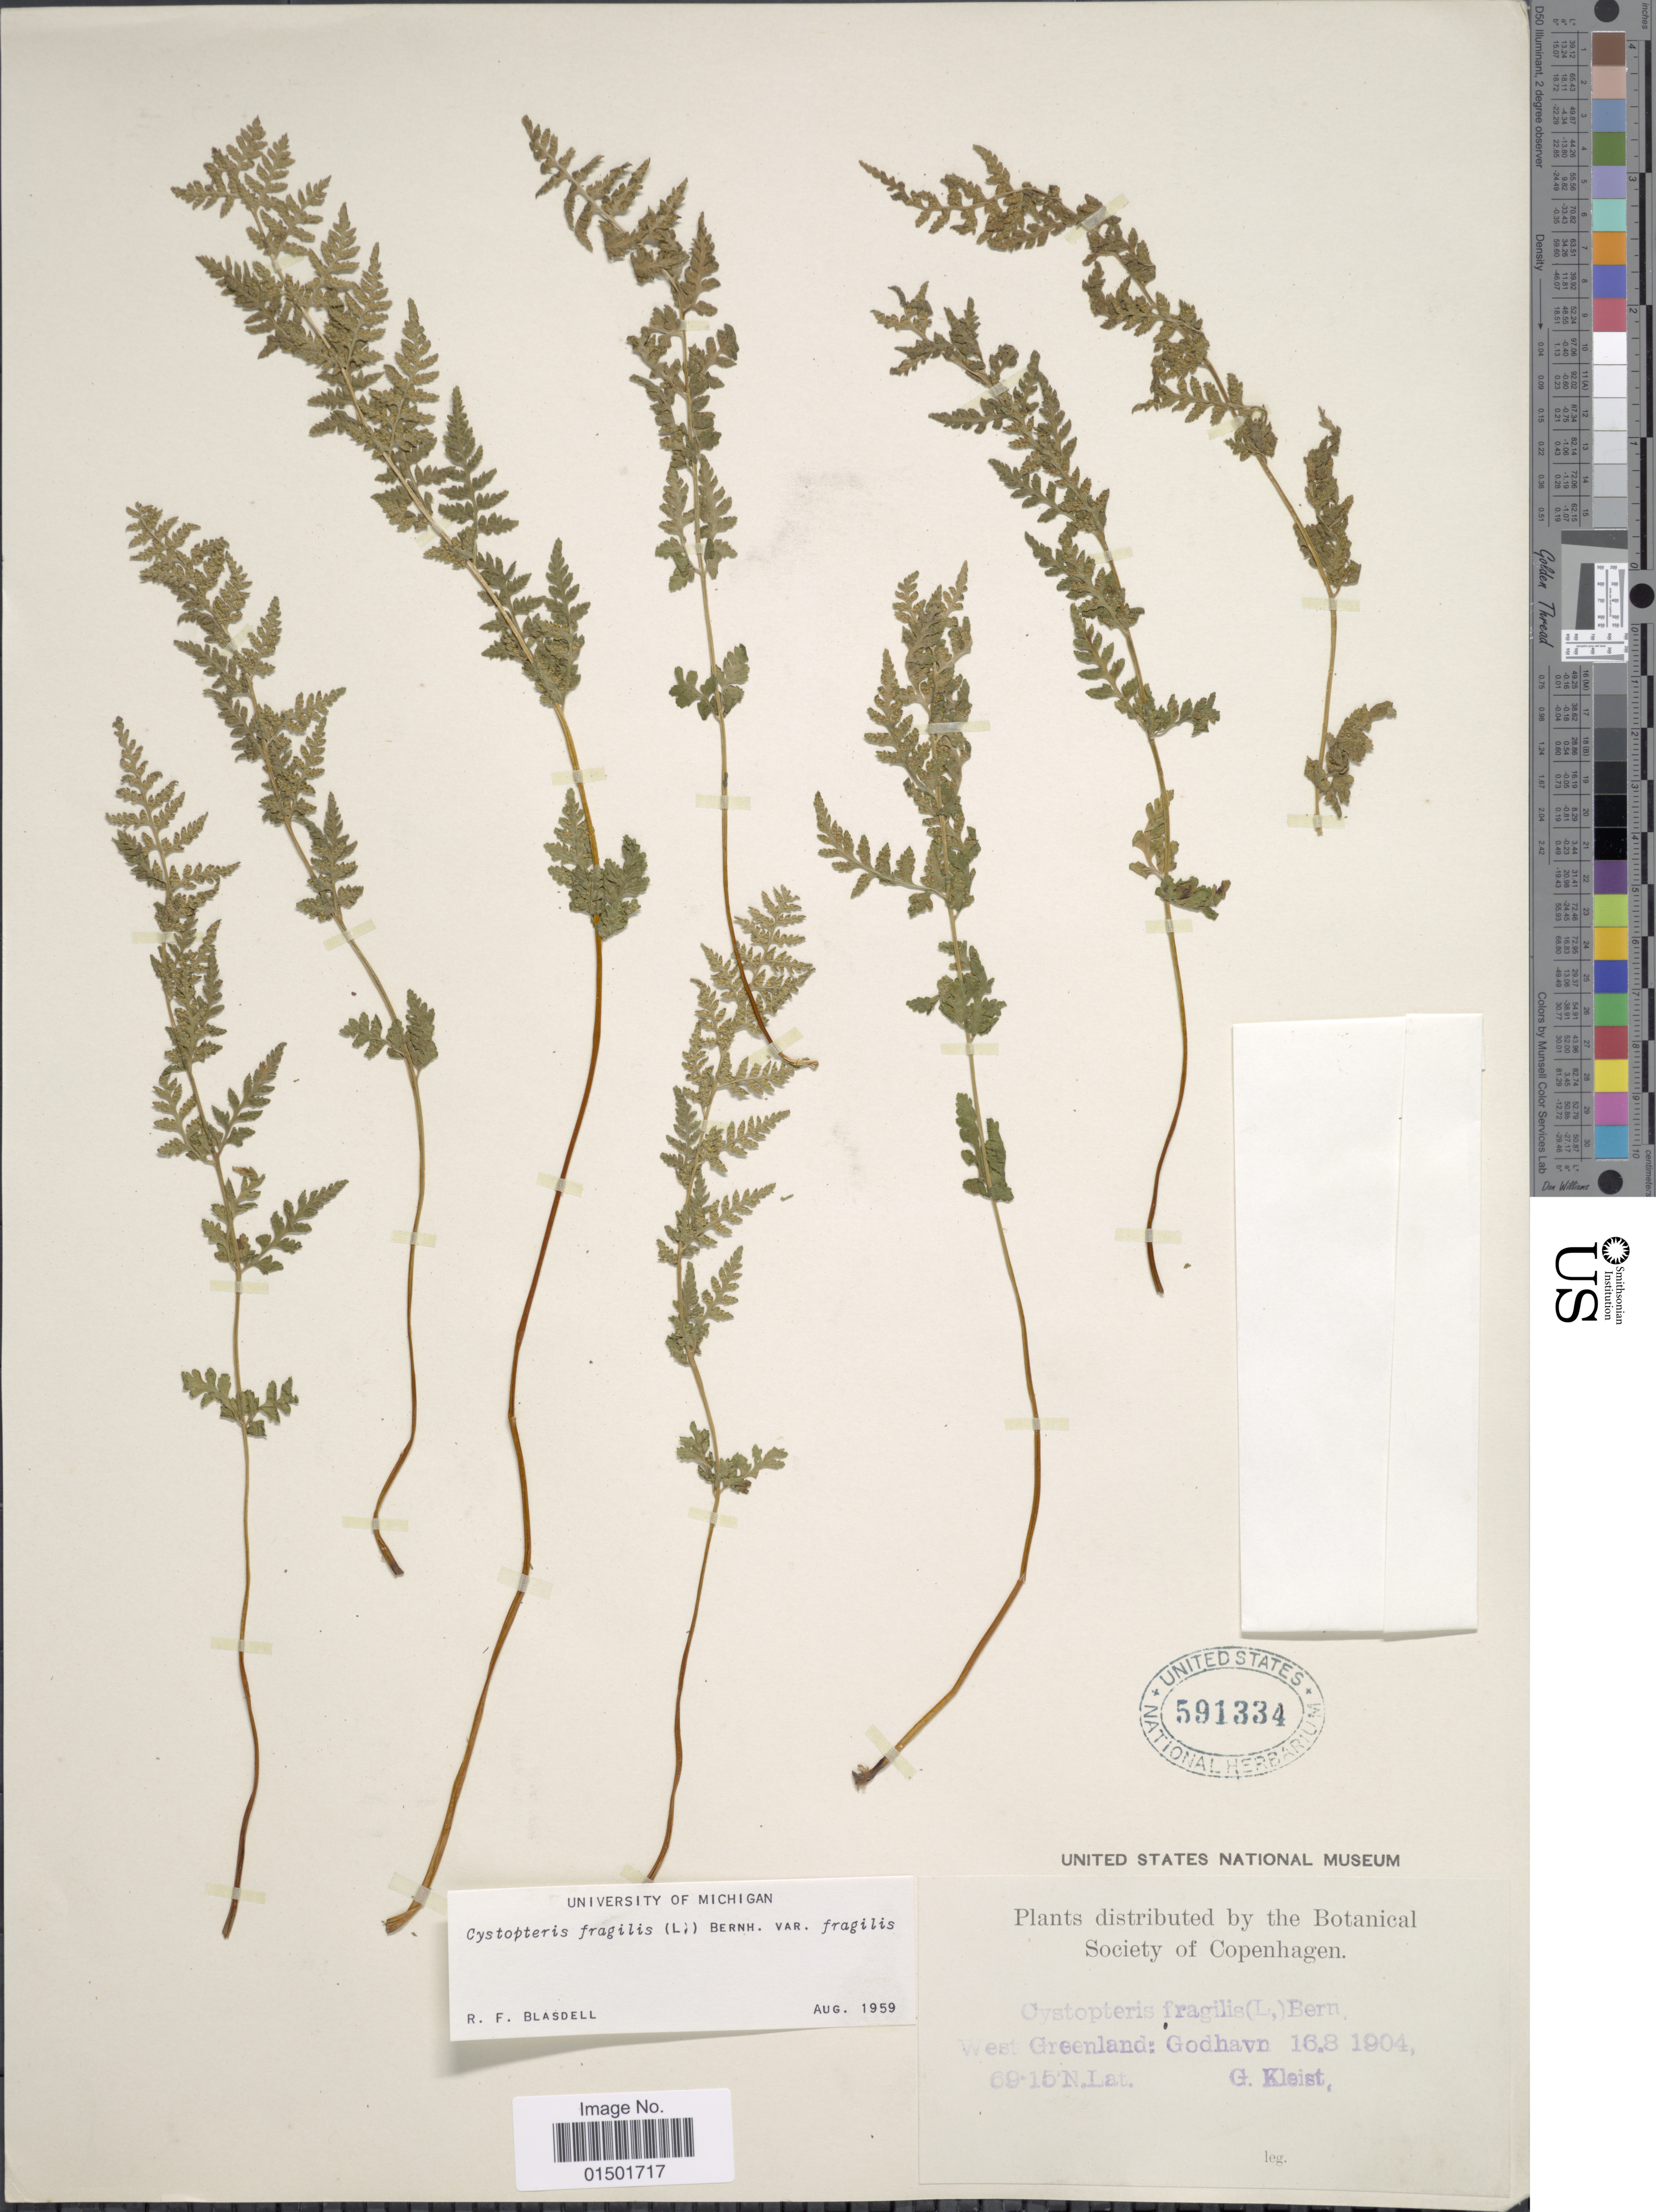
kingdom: Plantae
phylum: Tracheophyta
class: Polypodiopsida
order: Polypodiales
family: Cystopteridaceae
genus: Cystopteris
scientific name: Cystopteris fragilis var. fragilis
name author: (L.) Bernh.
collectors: G. Kleist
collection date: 1904-08-16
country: Greenland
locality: West Greenland: Godhavn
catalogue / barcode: US 591334